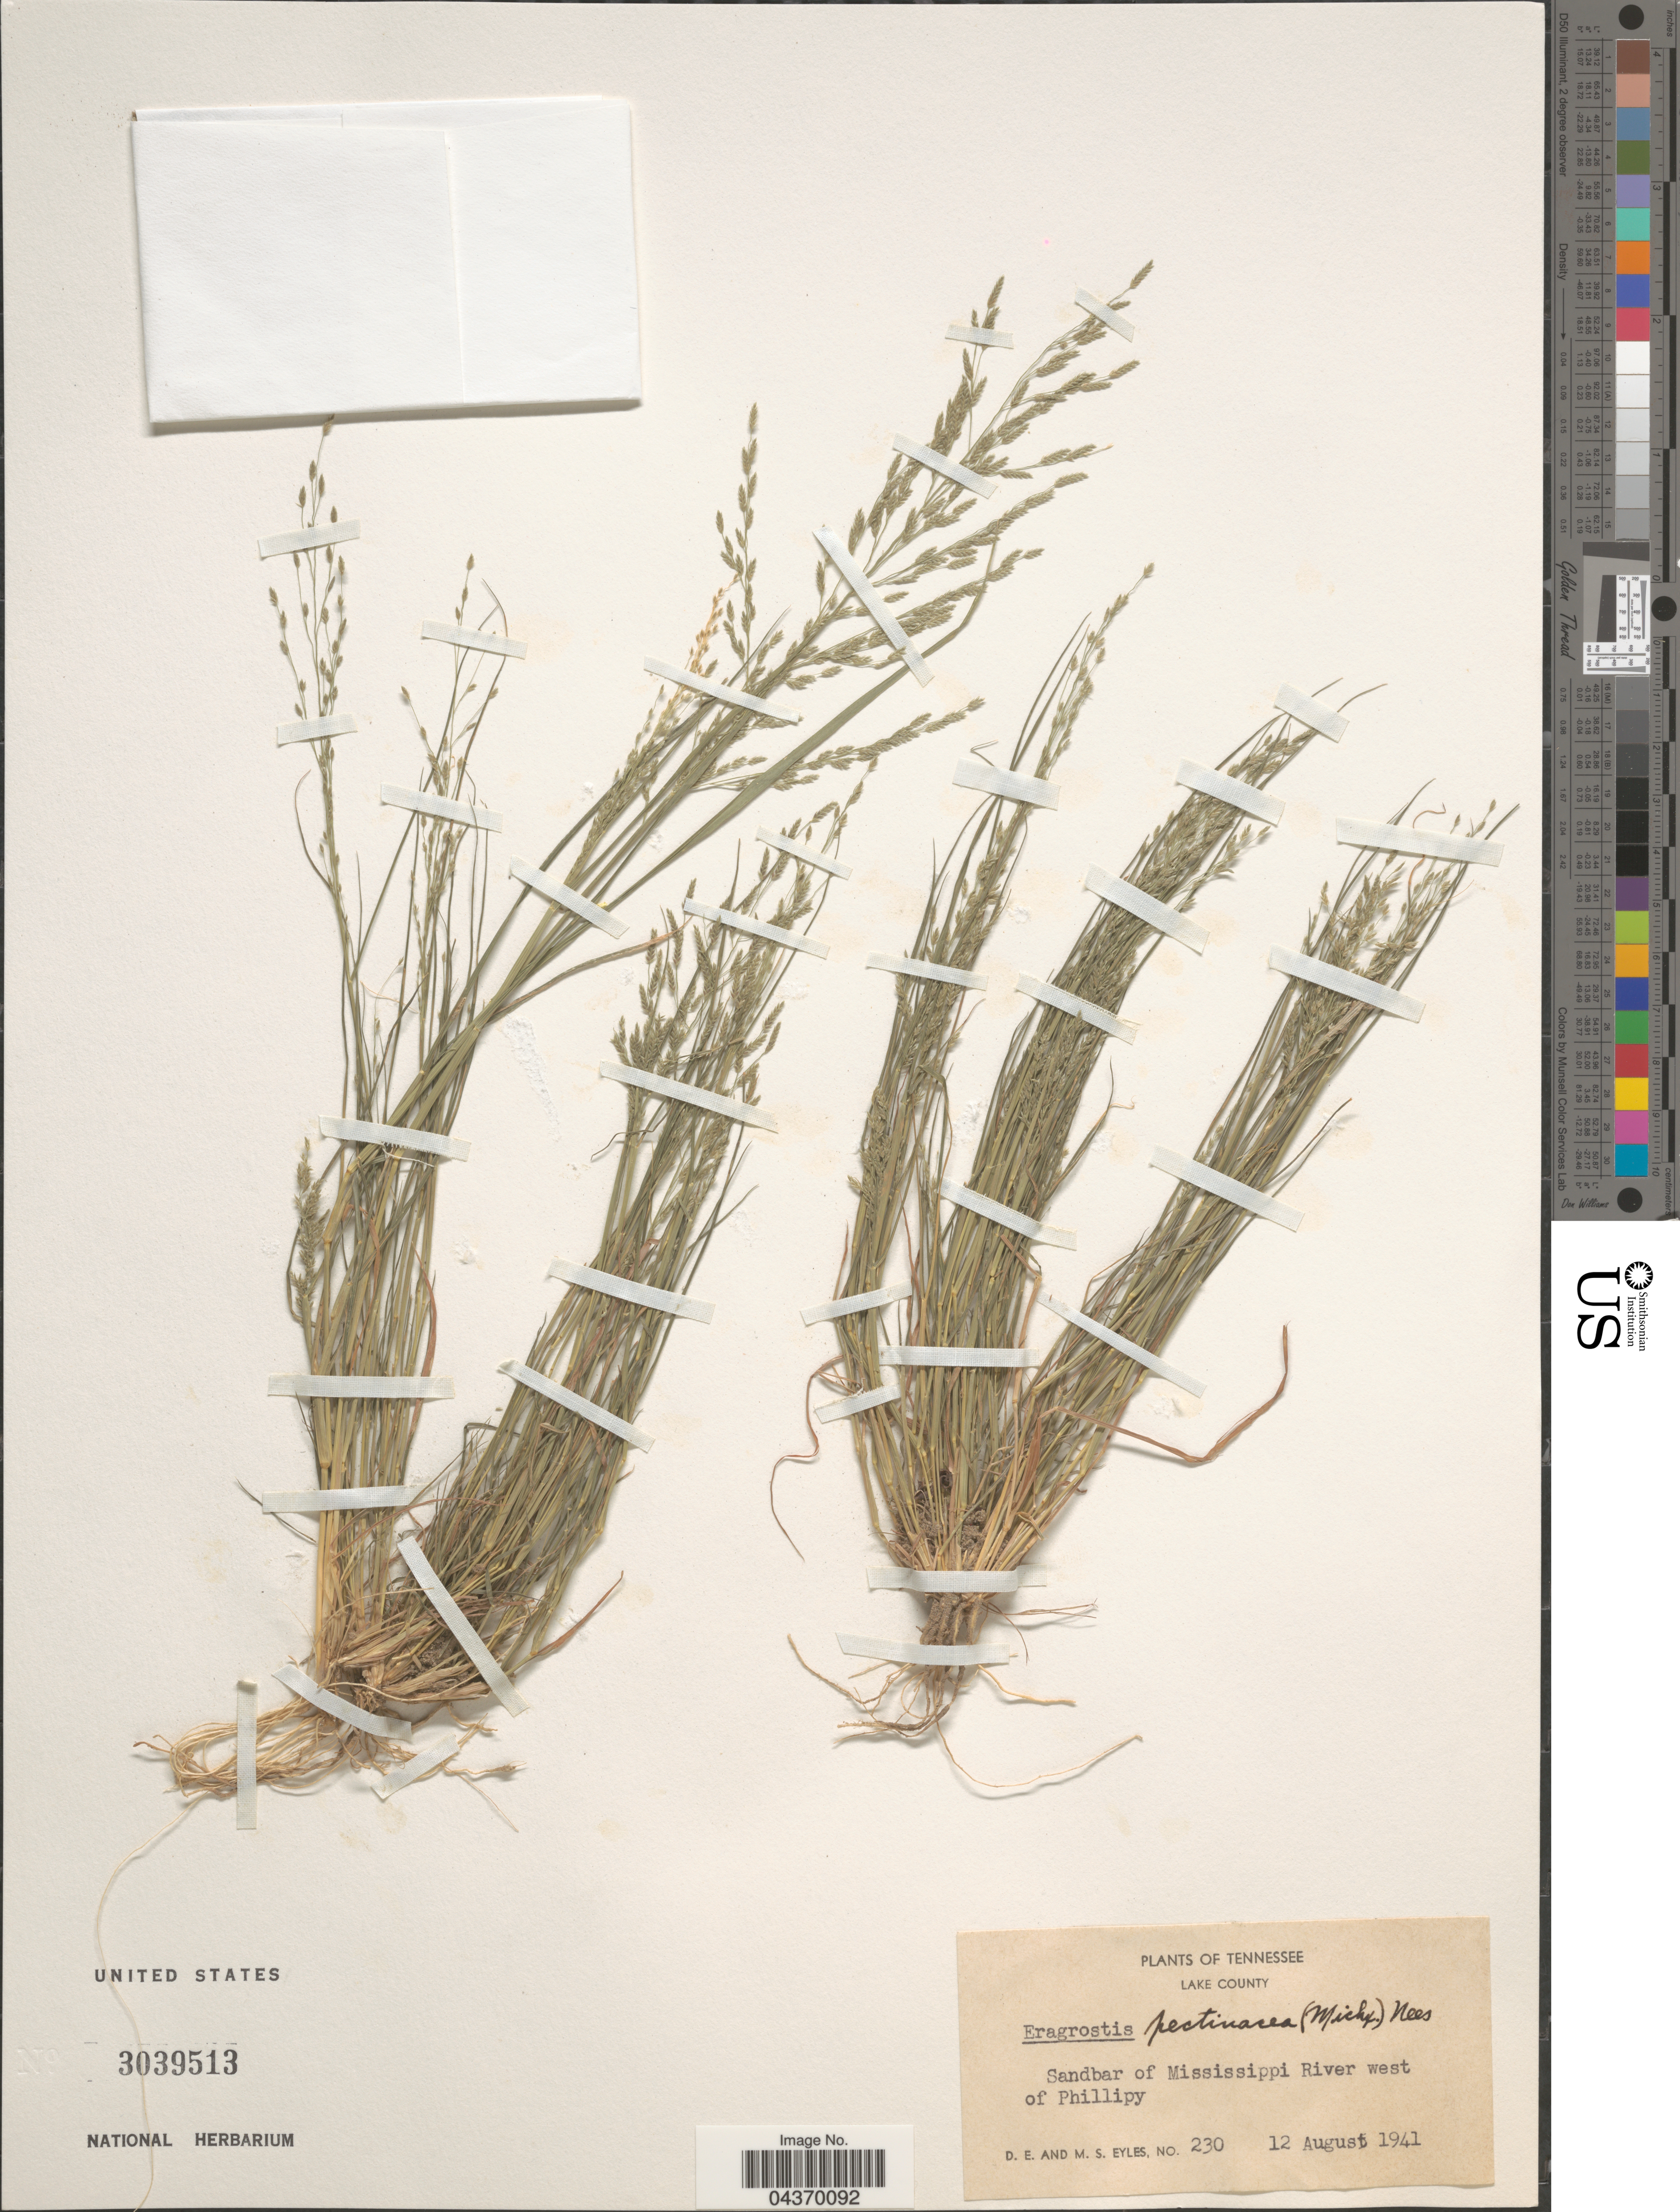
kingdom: Plantae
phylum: Tracheophyta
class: Liliopsida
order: Poales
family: Poaceae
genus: Eragrostis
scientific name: Eragrostis pectinacea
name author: (Michx.) Nees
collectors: D. Eyles & M. Eyles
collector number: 230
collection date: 1941-08-12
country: United States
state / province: Tennessee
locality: Lake County. Sandbar of Mississippi River west of Phillipy.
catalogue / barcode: US 3039513